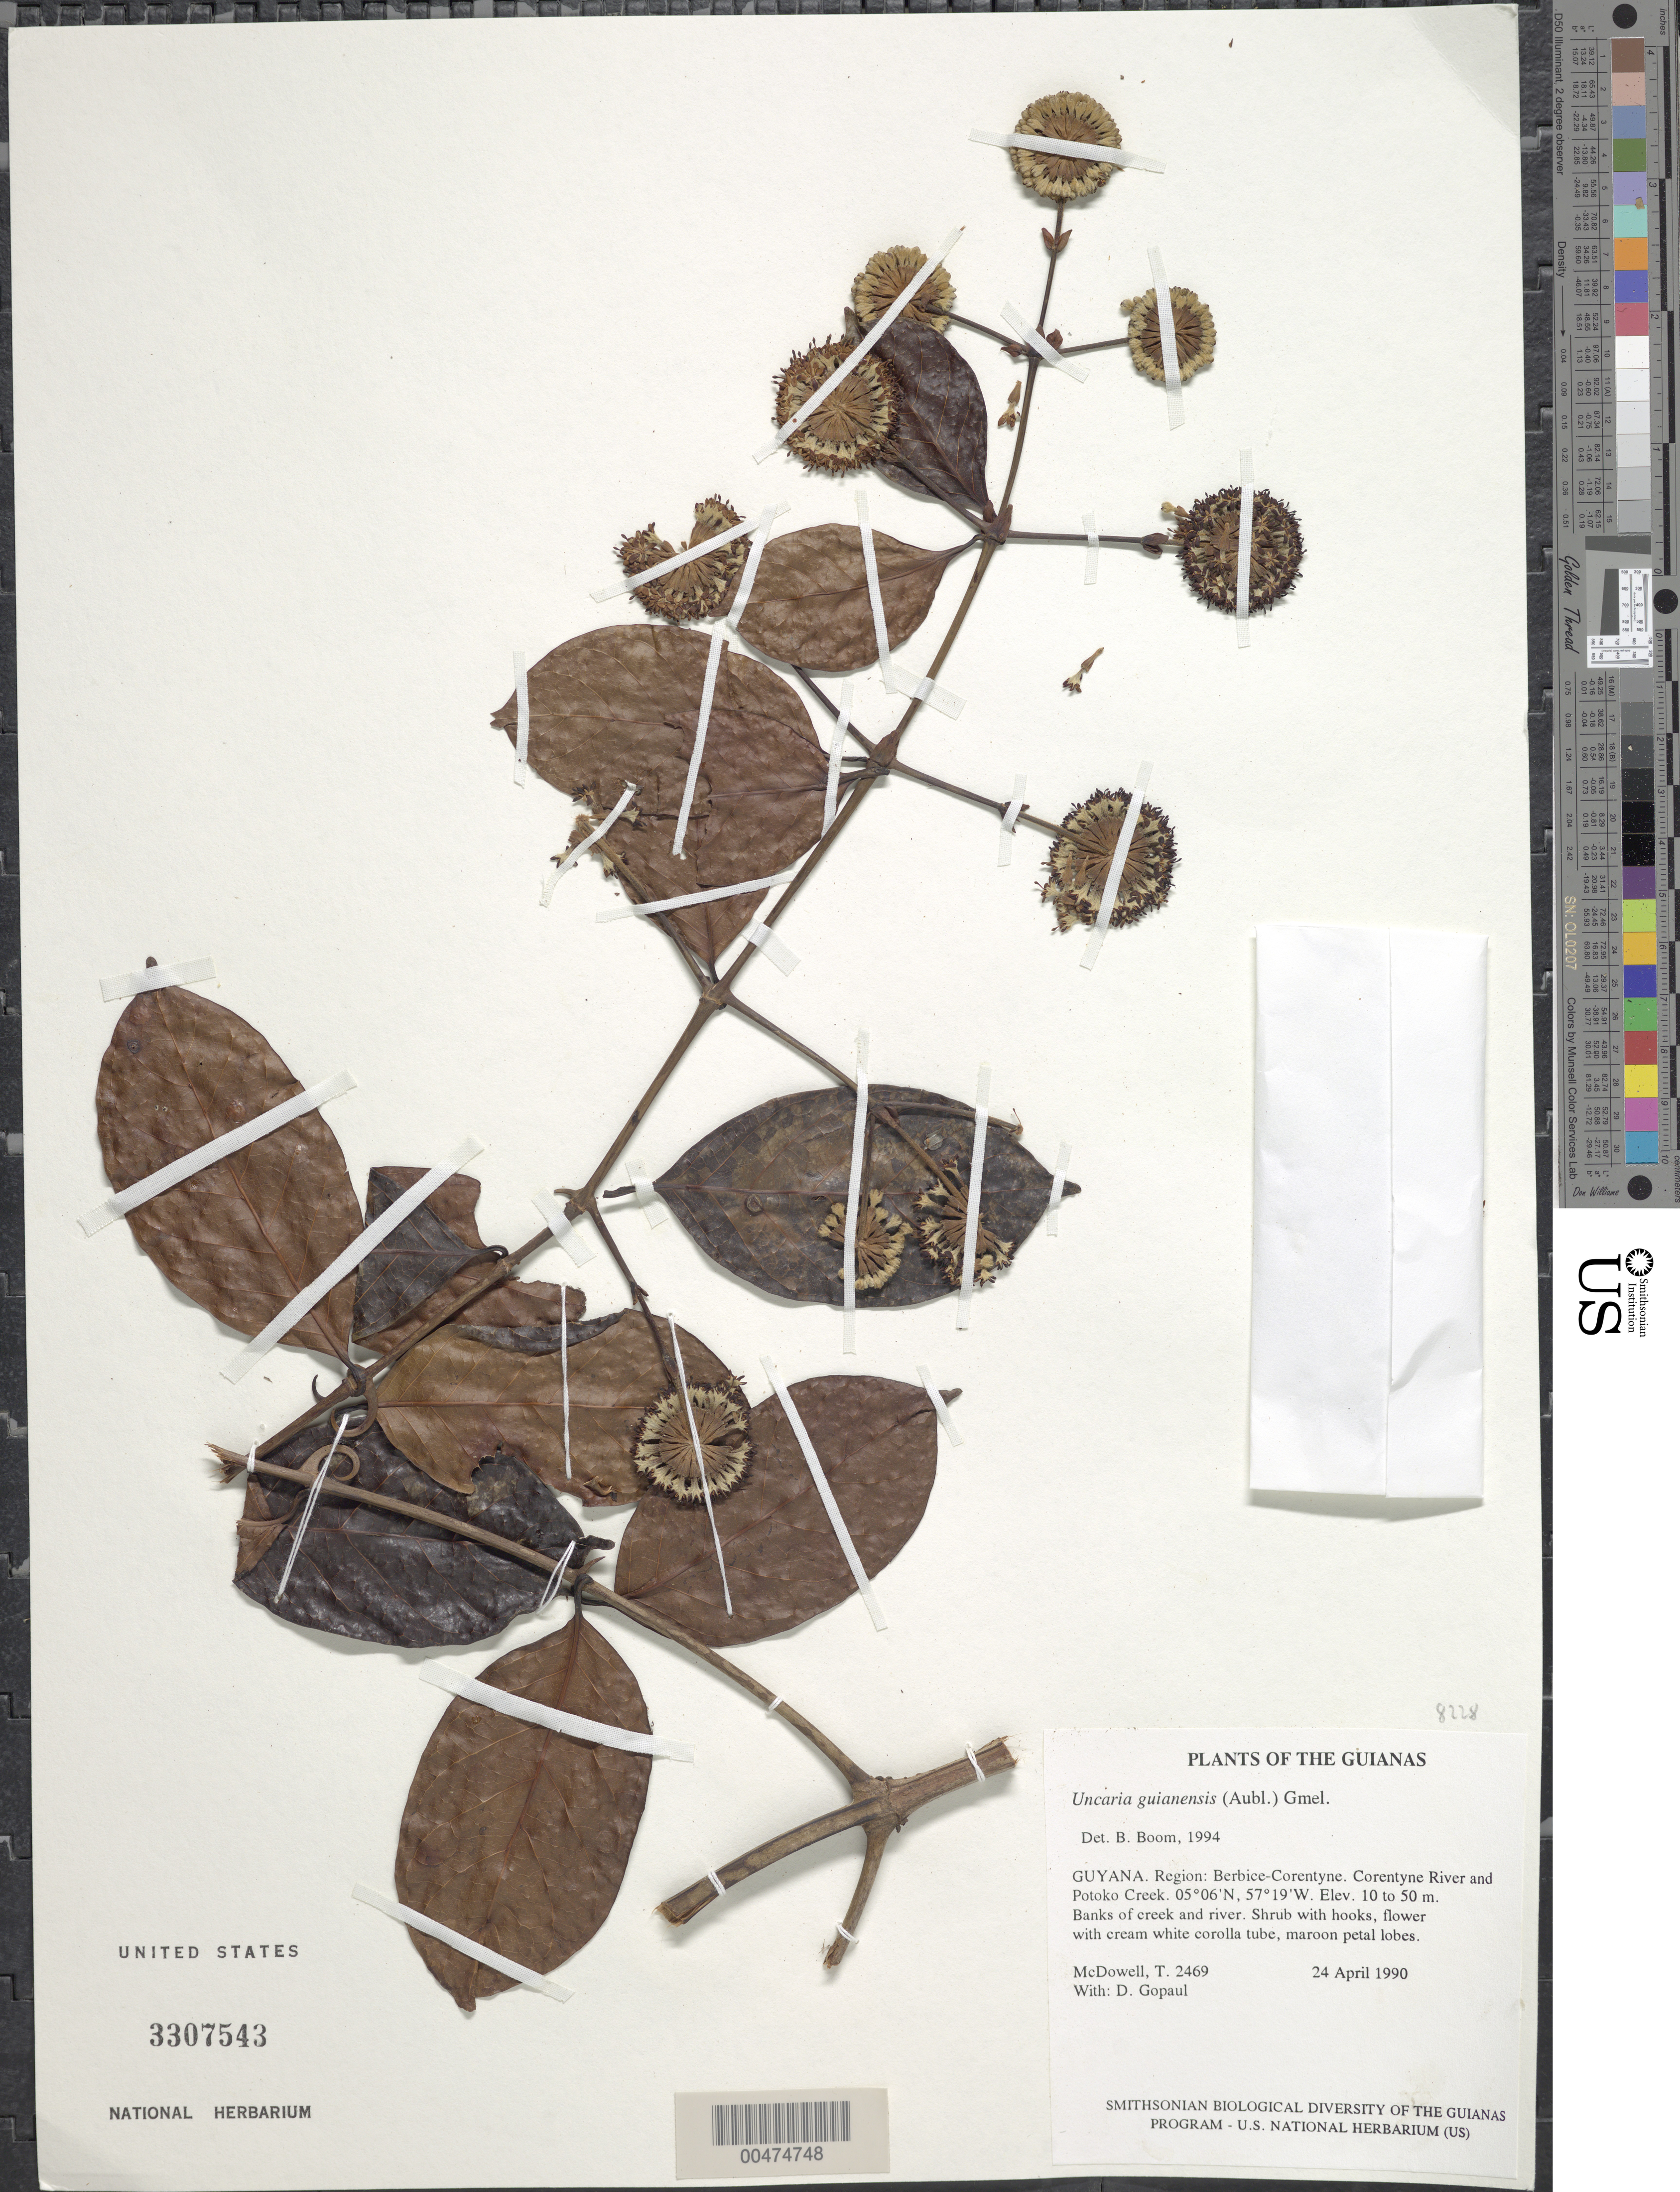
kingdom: Plantae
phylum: Tracheophyta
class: Magnoliopsida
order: Gentianales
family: Rubiaceae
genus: Uncaria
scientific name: Uncaria guianensis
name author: (Aubl.) J.F. Gmel.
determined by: Boom, B. M.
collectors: T. McDowell & D. Gopaul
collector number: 2469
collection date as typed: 24 April 1990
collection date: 1990-04-24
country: Guyana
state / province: E. Berbice-Corentyne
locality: Corentyne River and Potoko Creek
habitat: Banks of creek and river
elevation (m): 10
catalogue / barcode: US 3307543